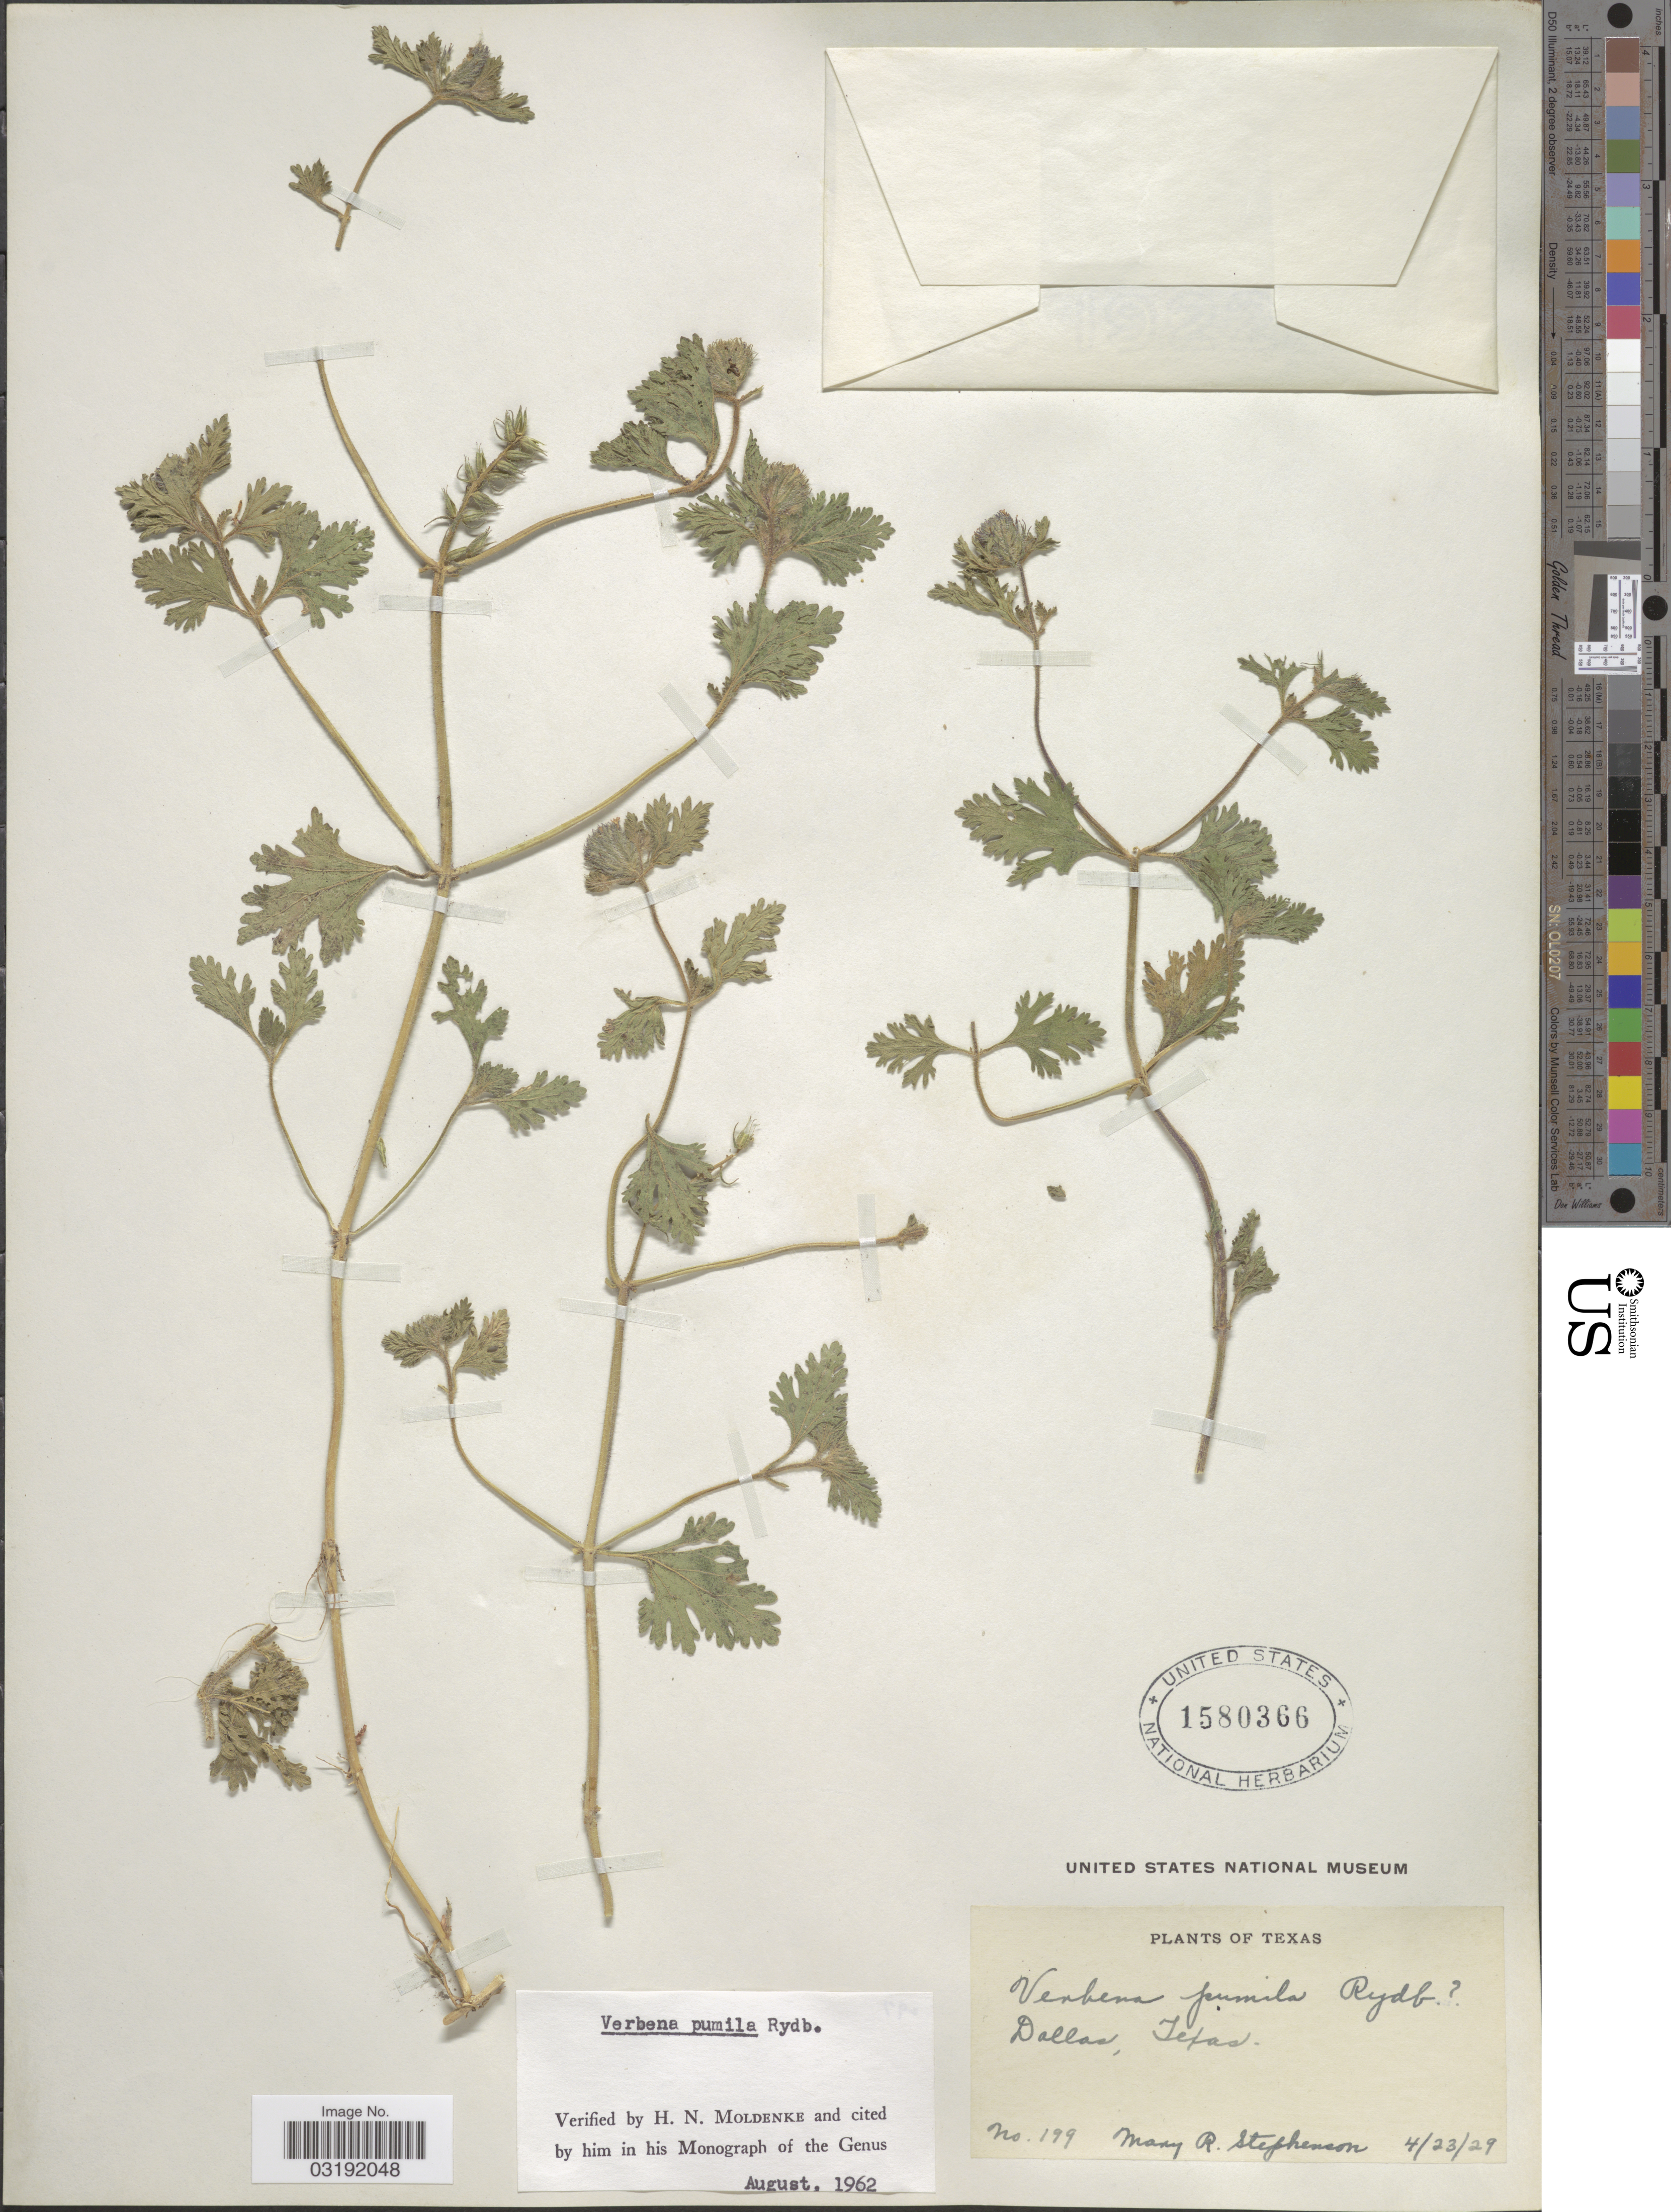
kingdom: Plantae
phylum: Tracheophyta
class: Magnoliopsida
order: Lamiales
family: Verbenaceae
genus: Verbena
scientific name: Verbena pumila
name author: Rydb.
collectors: M. Stephenson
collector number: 199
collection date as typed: Transcribed d/m/y: 23/4/29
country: United States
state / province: Texas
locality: Dallas.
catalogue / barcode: US 1580366